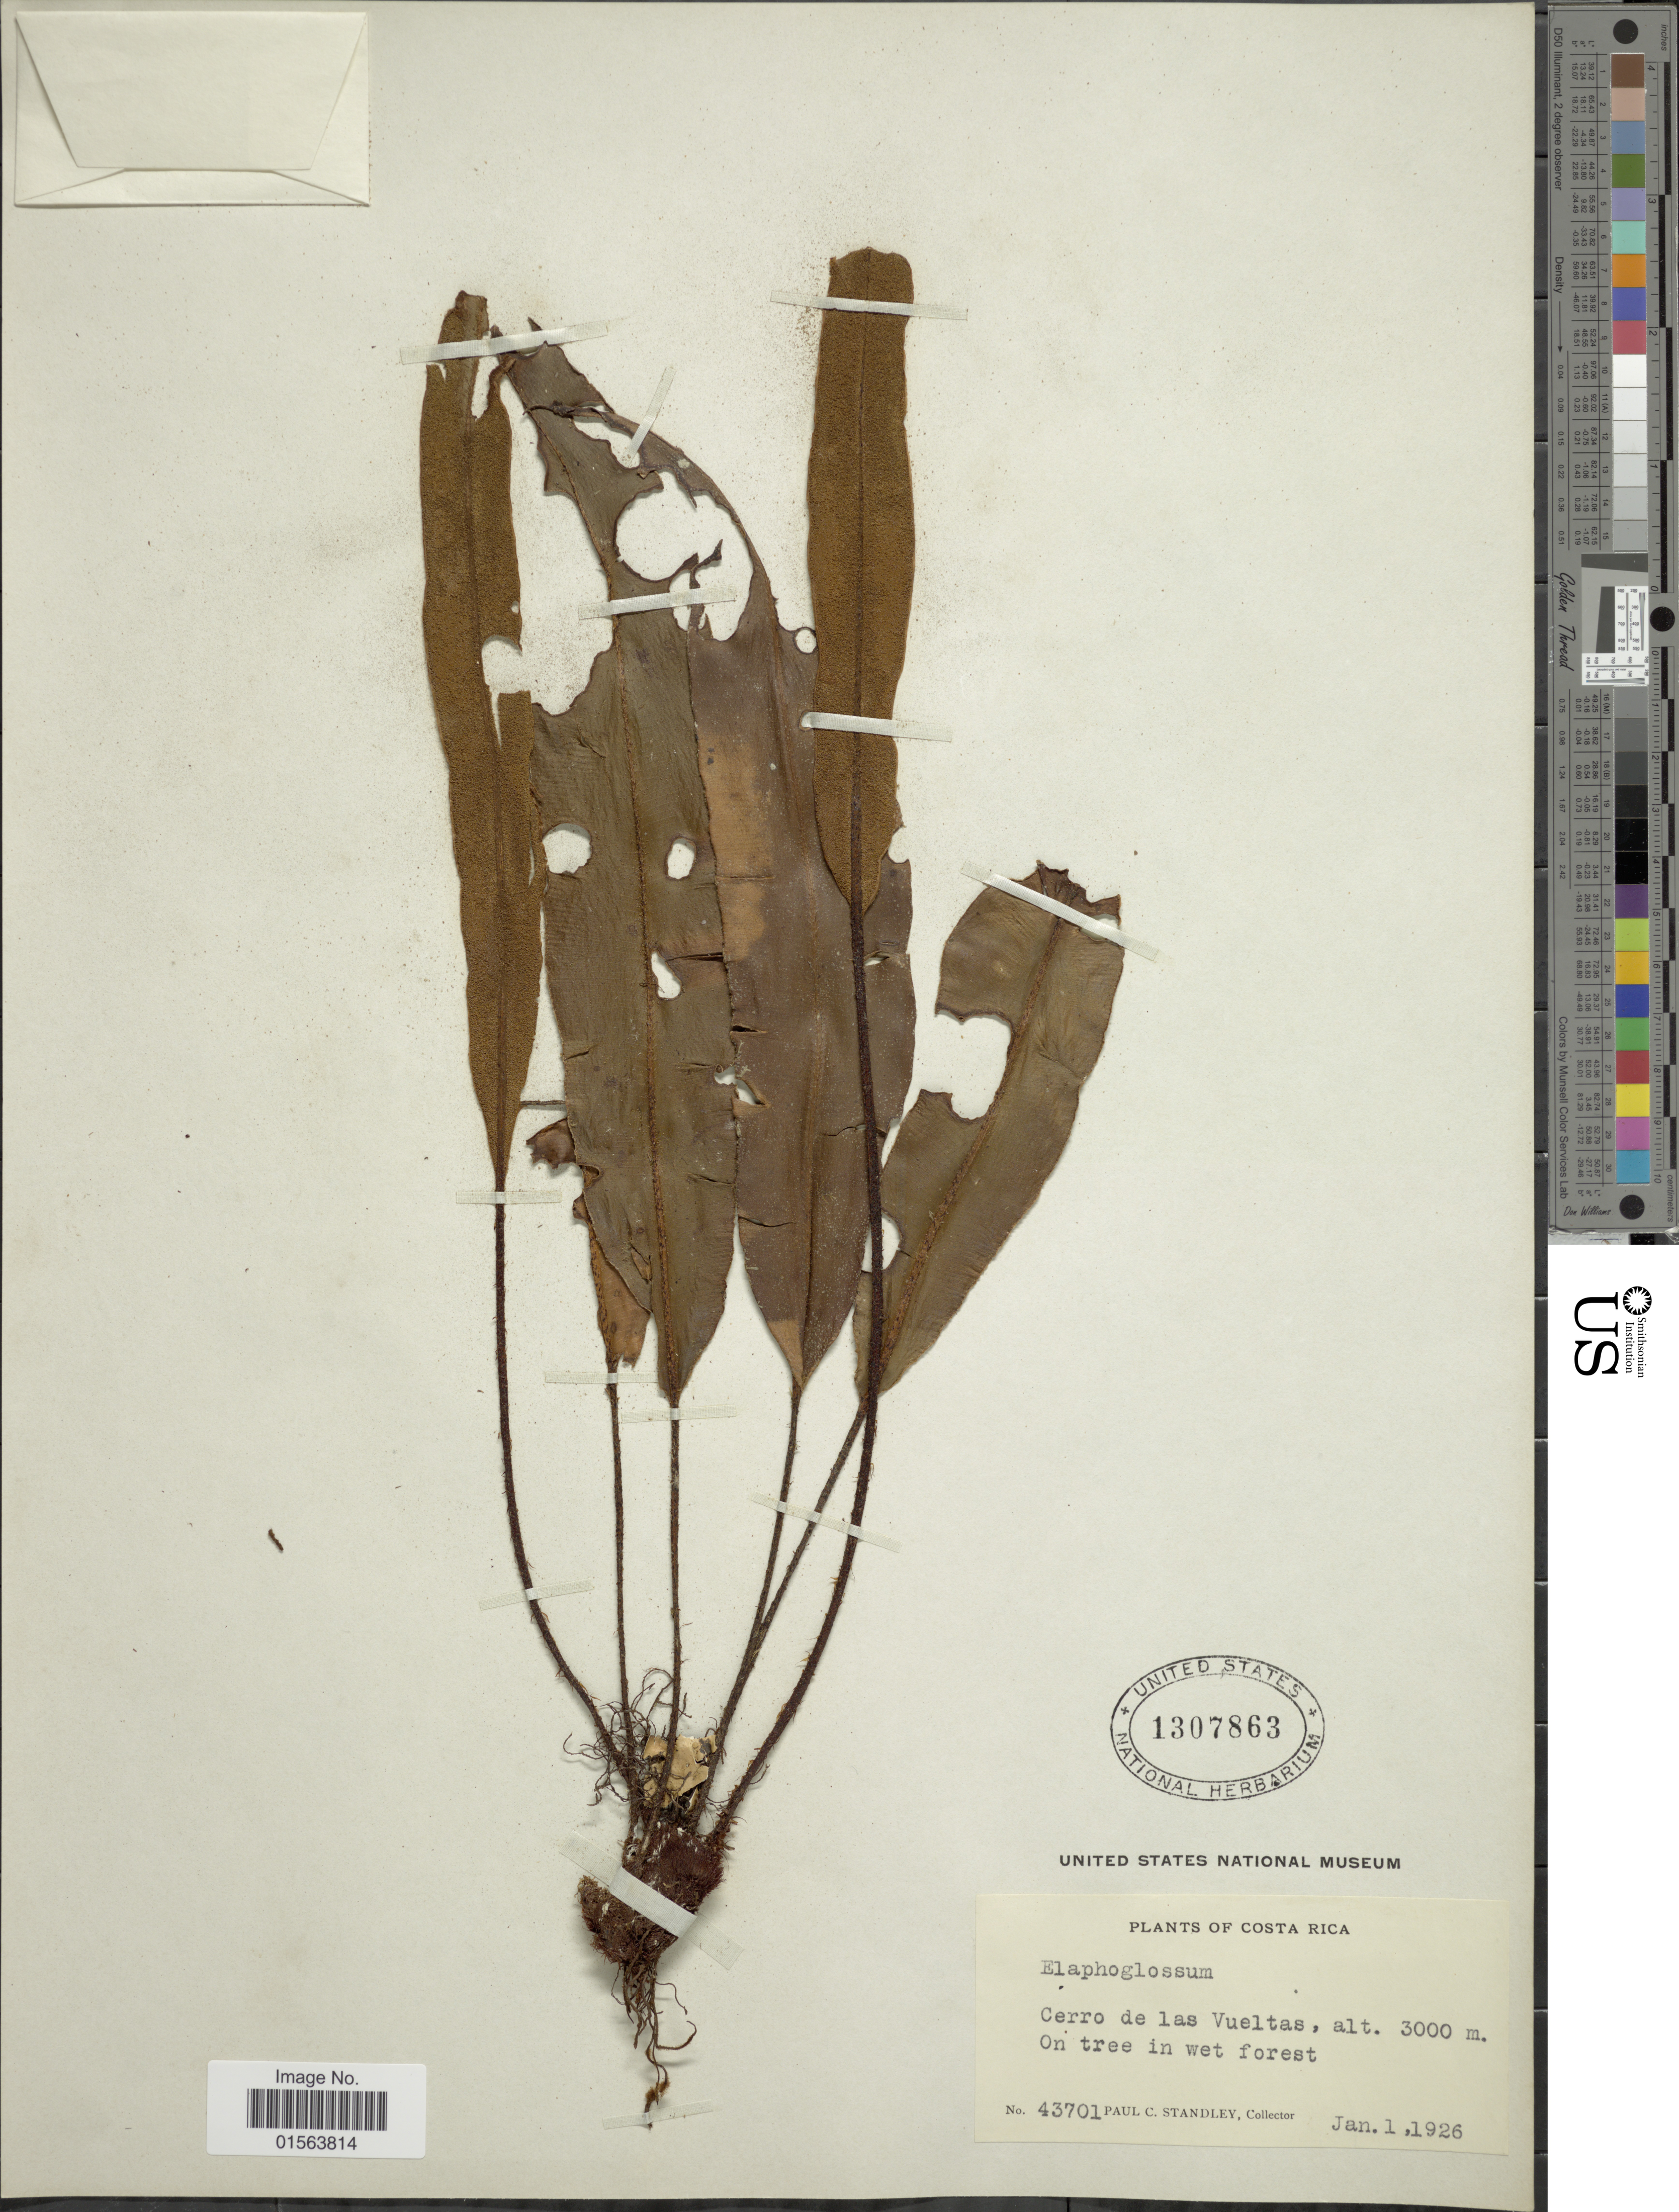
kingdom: Plantae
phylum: Tracheophyta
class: Polypodiopsida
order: Polypodiales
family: Dryopteridaceae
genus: Elaphoglossum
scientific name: Elaphoglossum furfuraceum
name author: (Mett. ex Kuhn) Christ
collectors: P. C. Standley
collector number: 43701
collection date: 1926-01-01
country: Costa Rica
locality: Cerro de las Vueltas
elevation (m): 3000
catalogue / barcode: US 1307863